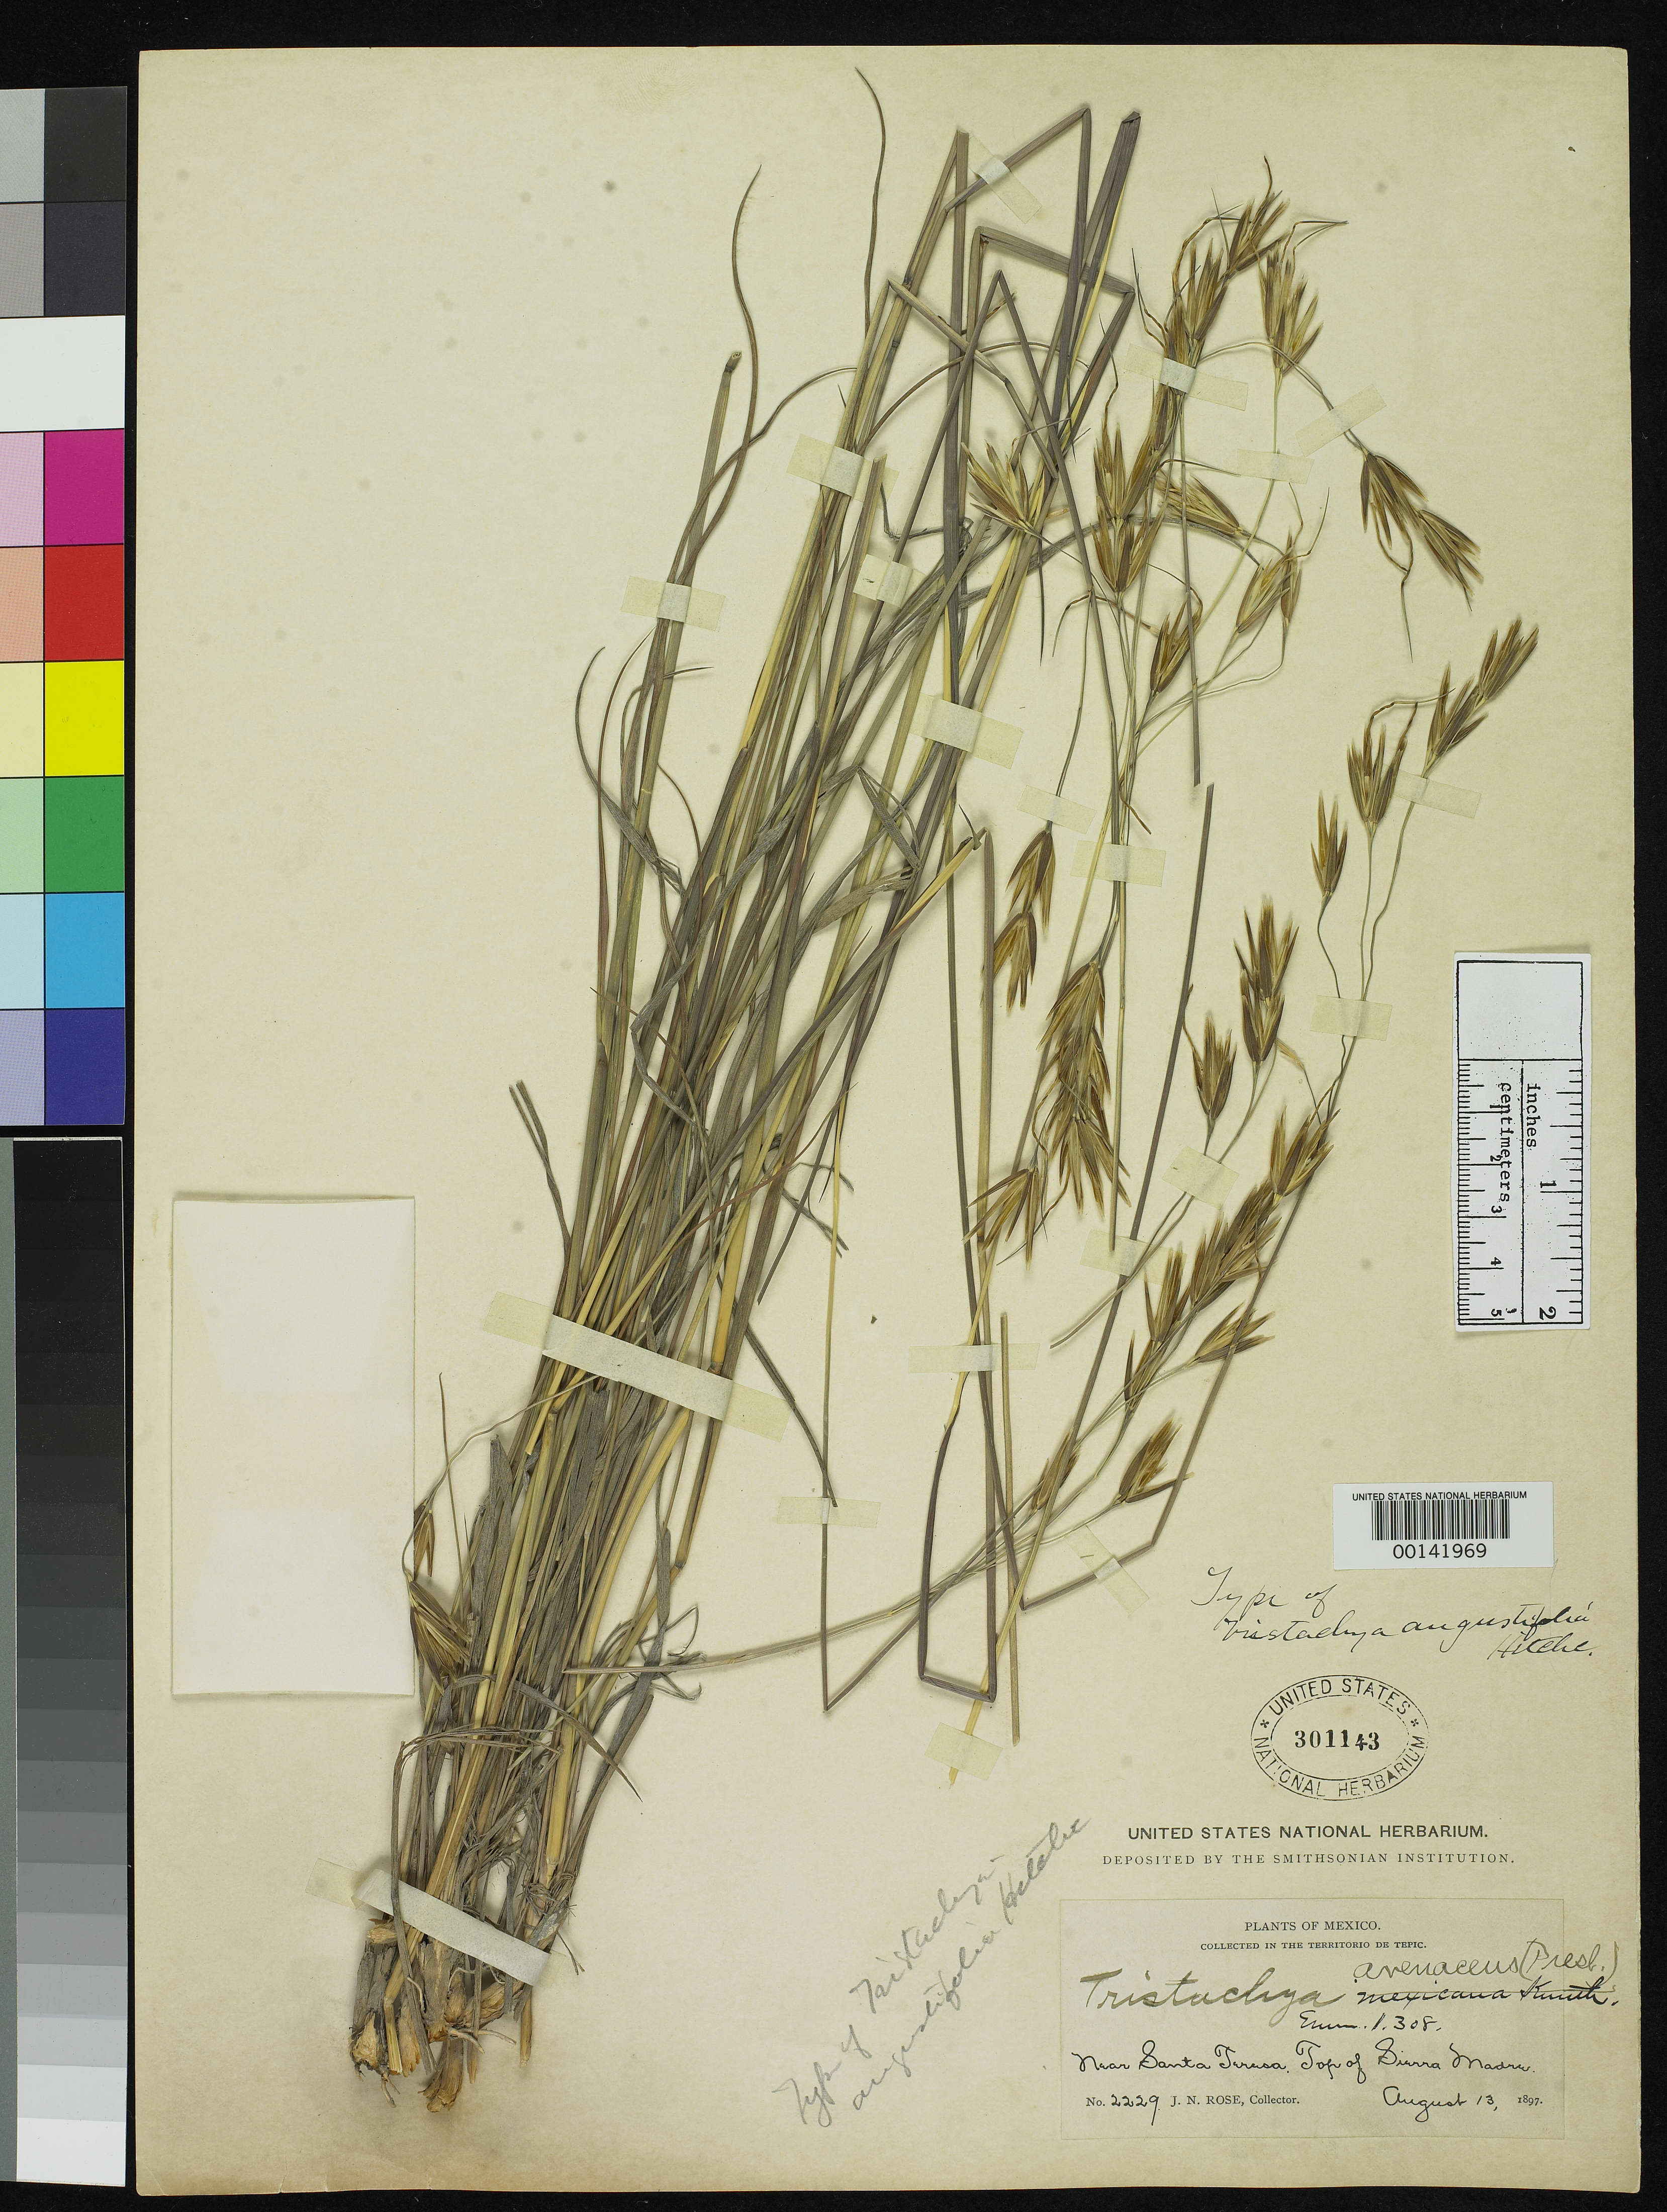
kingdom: Plantae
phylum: Tracheophyta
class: Liliopsida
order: Poales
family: Poaceae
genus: Tristachya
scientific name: Tristachya angustifolia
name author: Hitchc.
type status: Holotype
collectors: J. N. Rose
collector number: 2229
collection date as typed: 13 Aug 1897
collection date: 1897-08-13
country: Mexico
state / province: Nayarit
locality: Near Santa Teresa, Sierra Madre, Tepic.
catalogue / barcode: US 301143